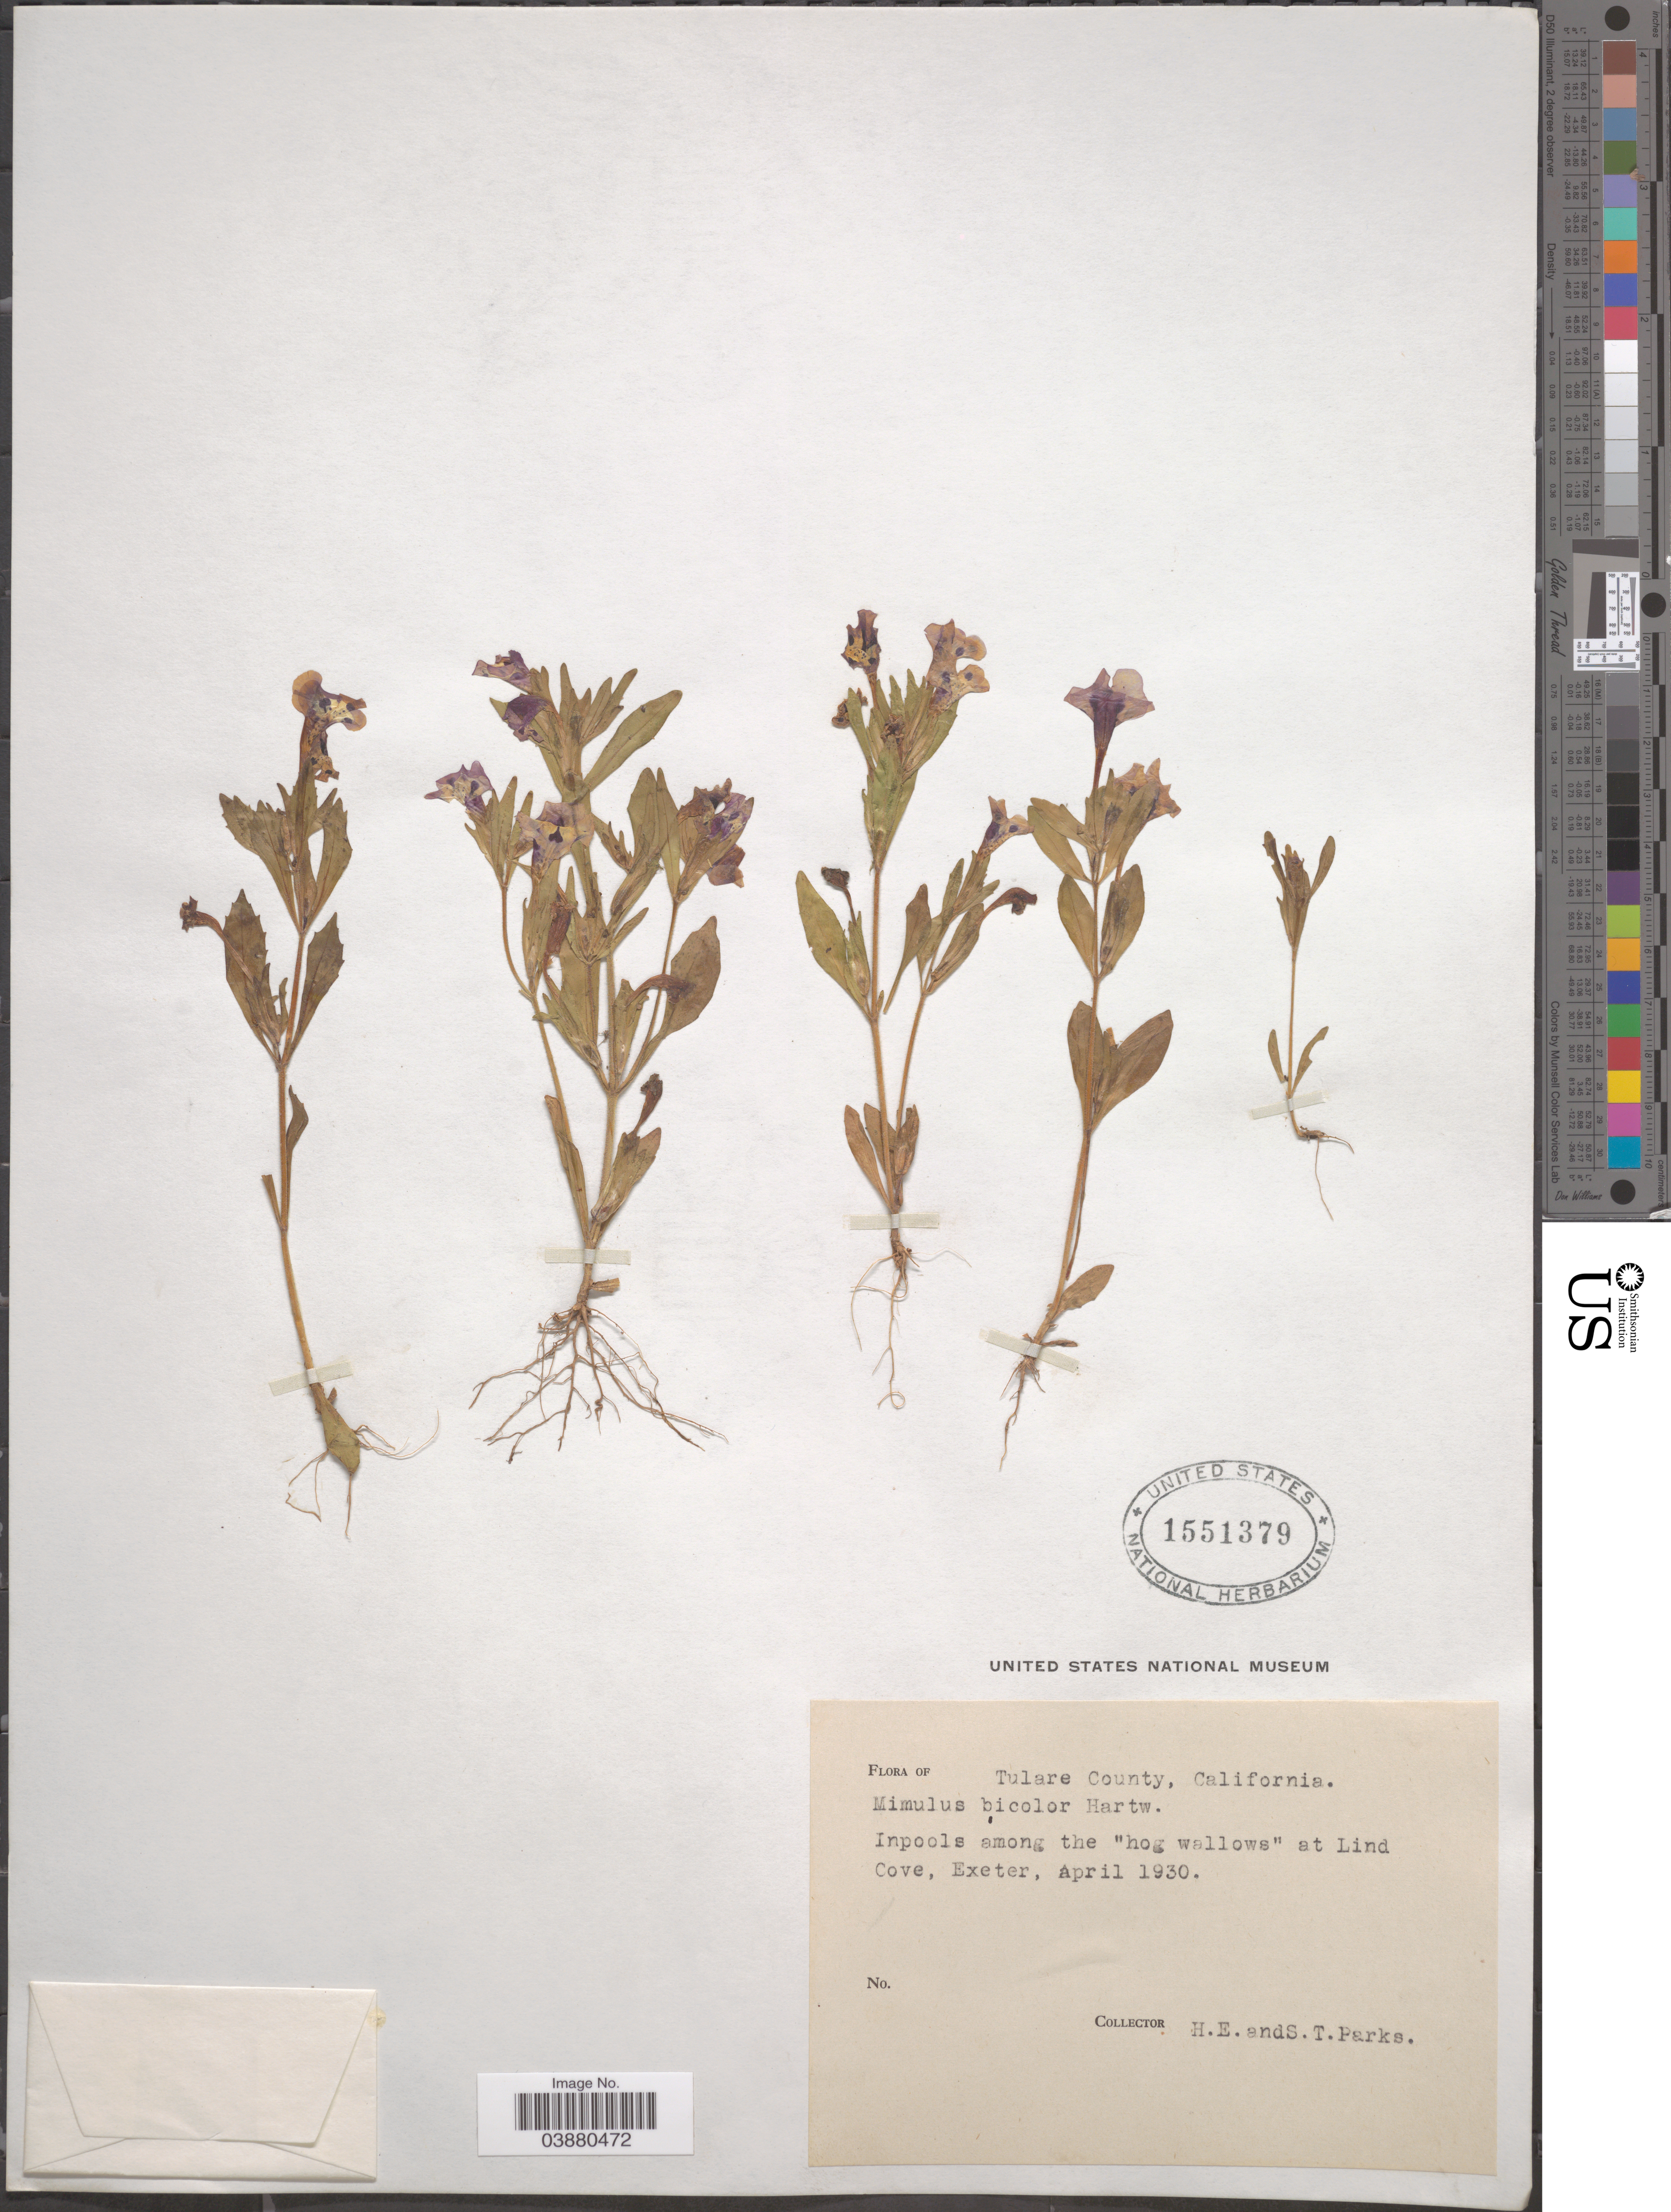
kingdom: Plantae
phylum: Tracheophyta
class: Magnoliopsida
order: Lamiales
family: Phrymaceae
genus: Mimulus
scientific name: Mimulus bicolor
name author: Hartw. ex Benth.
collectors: H. E. Parks & S. Parks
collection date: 1930-04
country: United States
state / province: California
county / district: Tulare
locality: Tulare County. Among the "hog wallows" at Lind Cove, Exeter.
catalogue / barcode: US 1551379